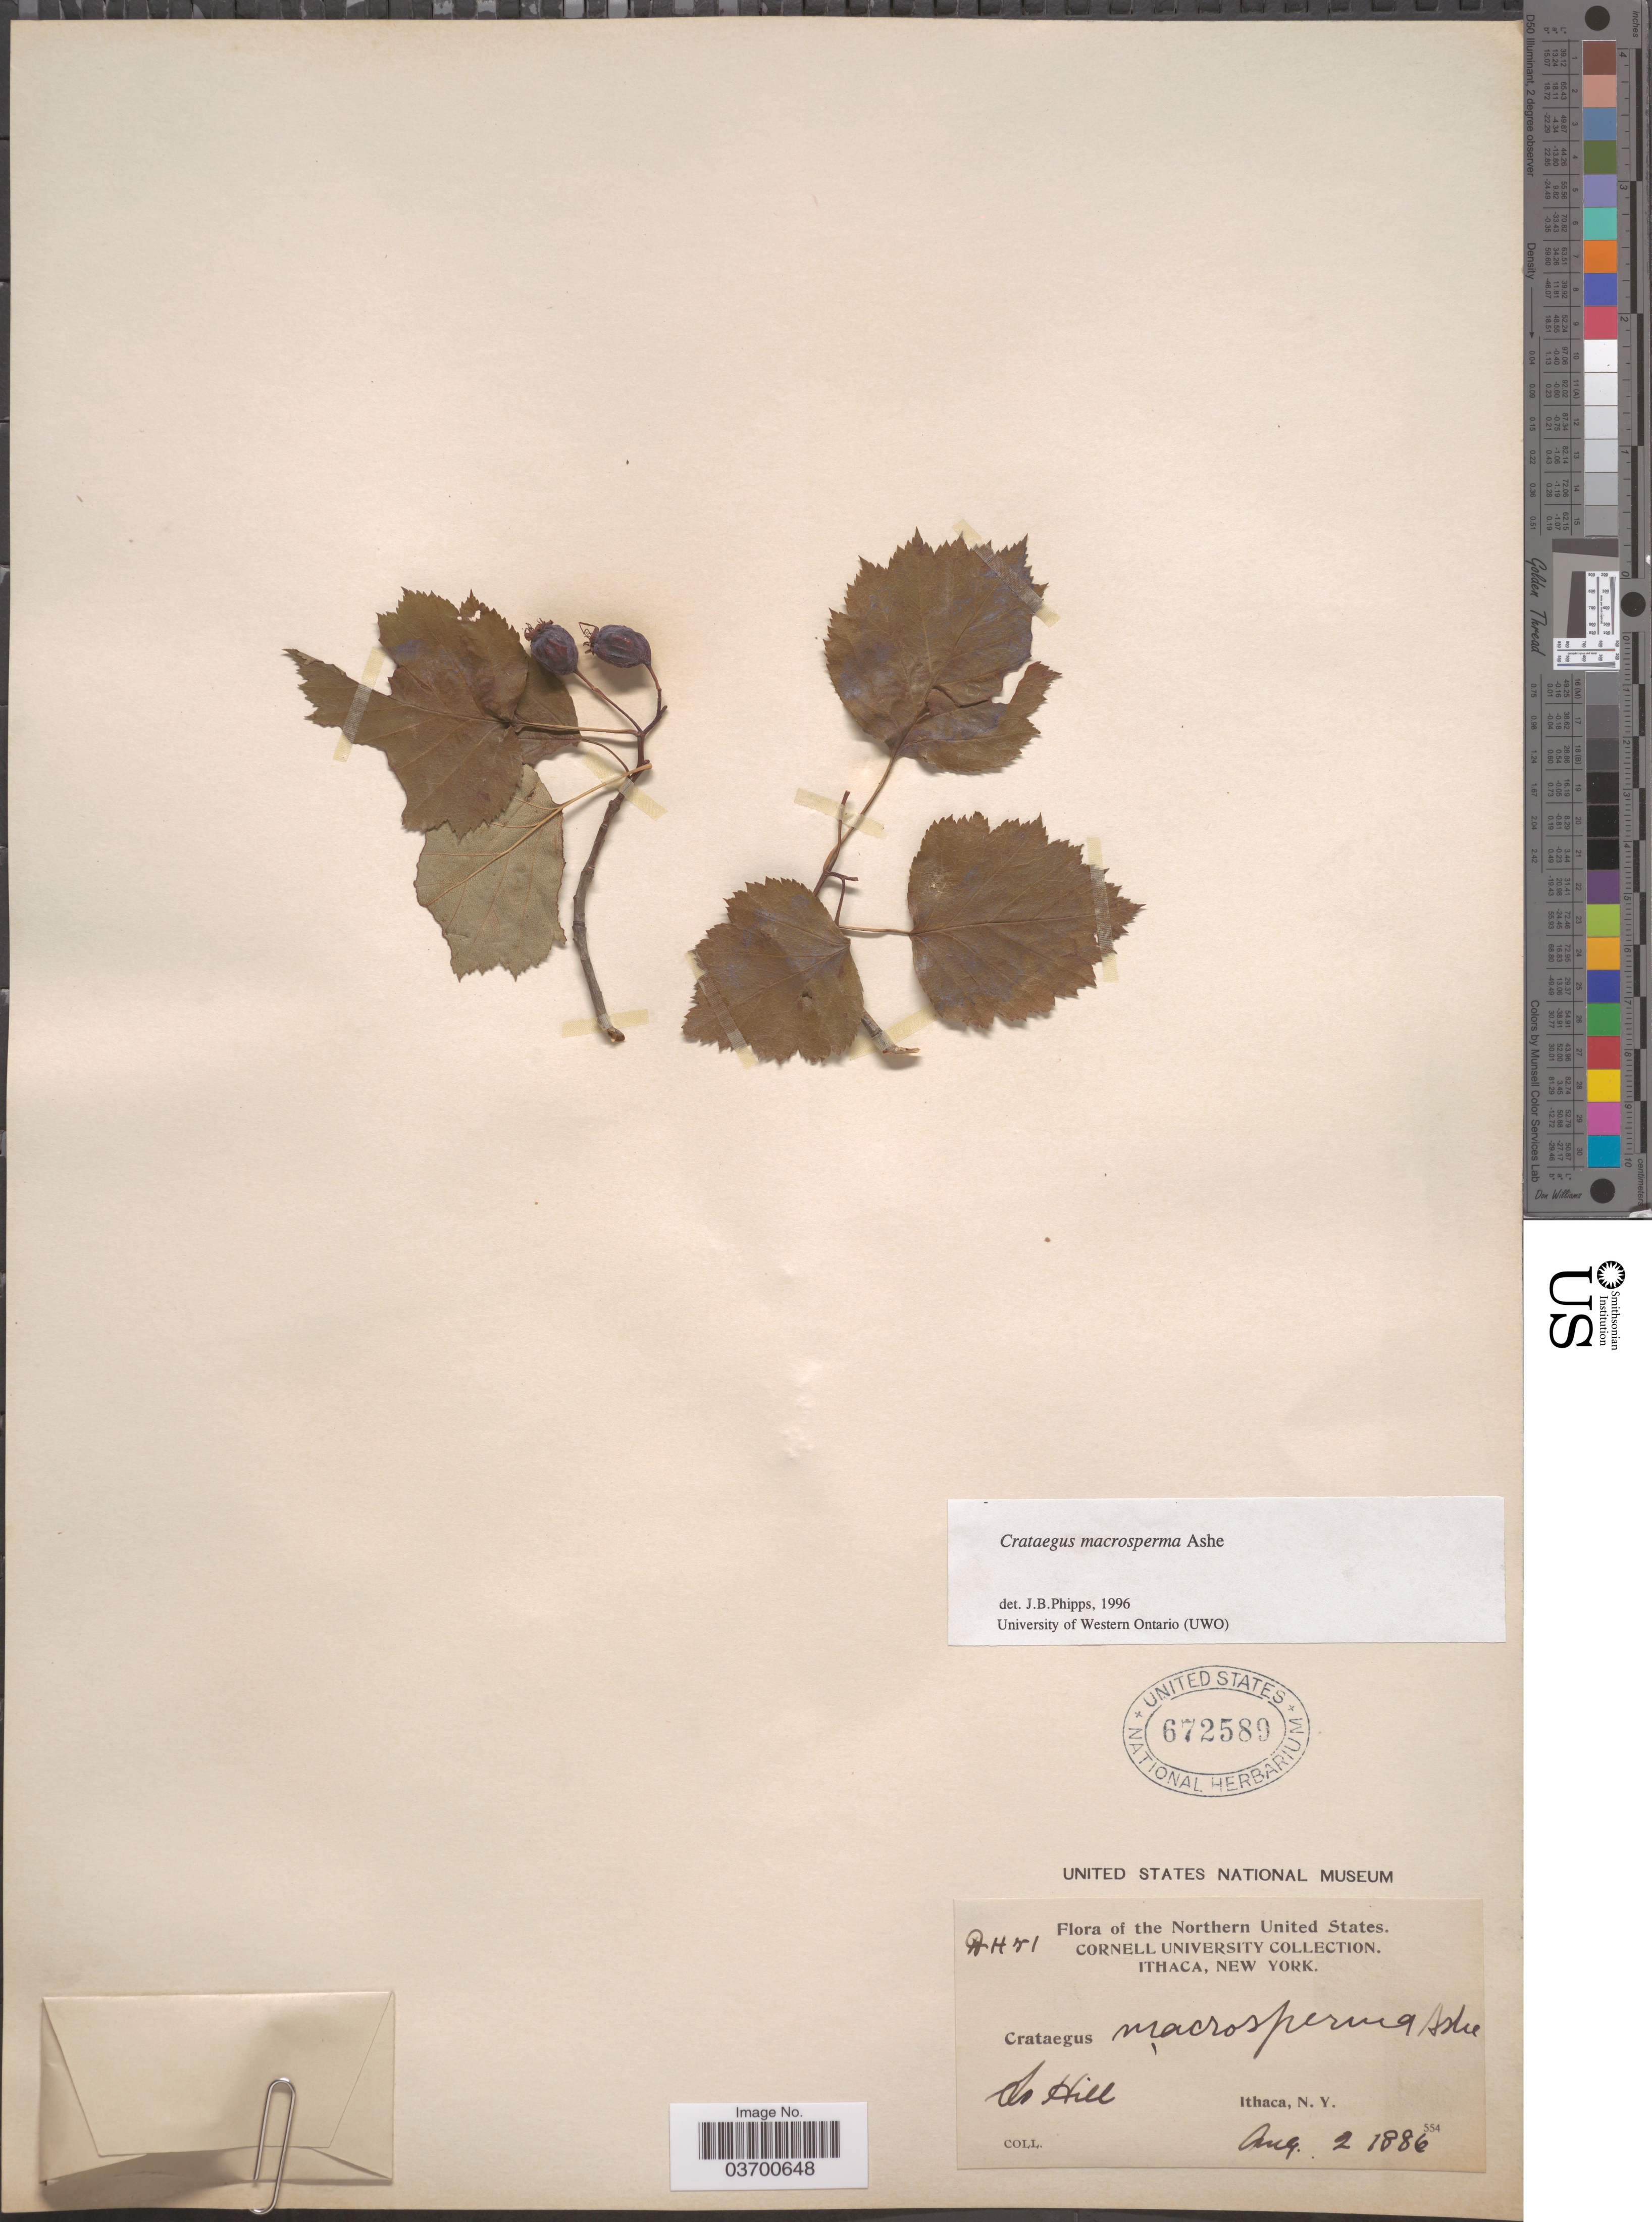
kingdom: Plantae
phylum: Tracheophyta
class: Magnoliopsida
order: Rosales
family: Rosaceae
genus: Crataegus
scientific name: Crataegus macrosperma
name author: Ashe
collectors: Cornell University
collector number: BH51*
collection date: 1886-08-02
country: United States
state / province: New York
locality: Northern United States. So Hill. Ithaca.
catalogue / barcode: US 672589